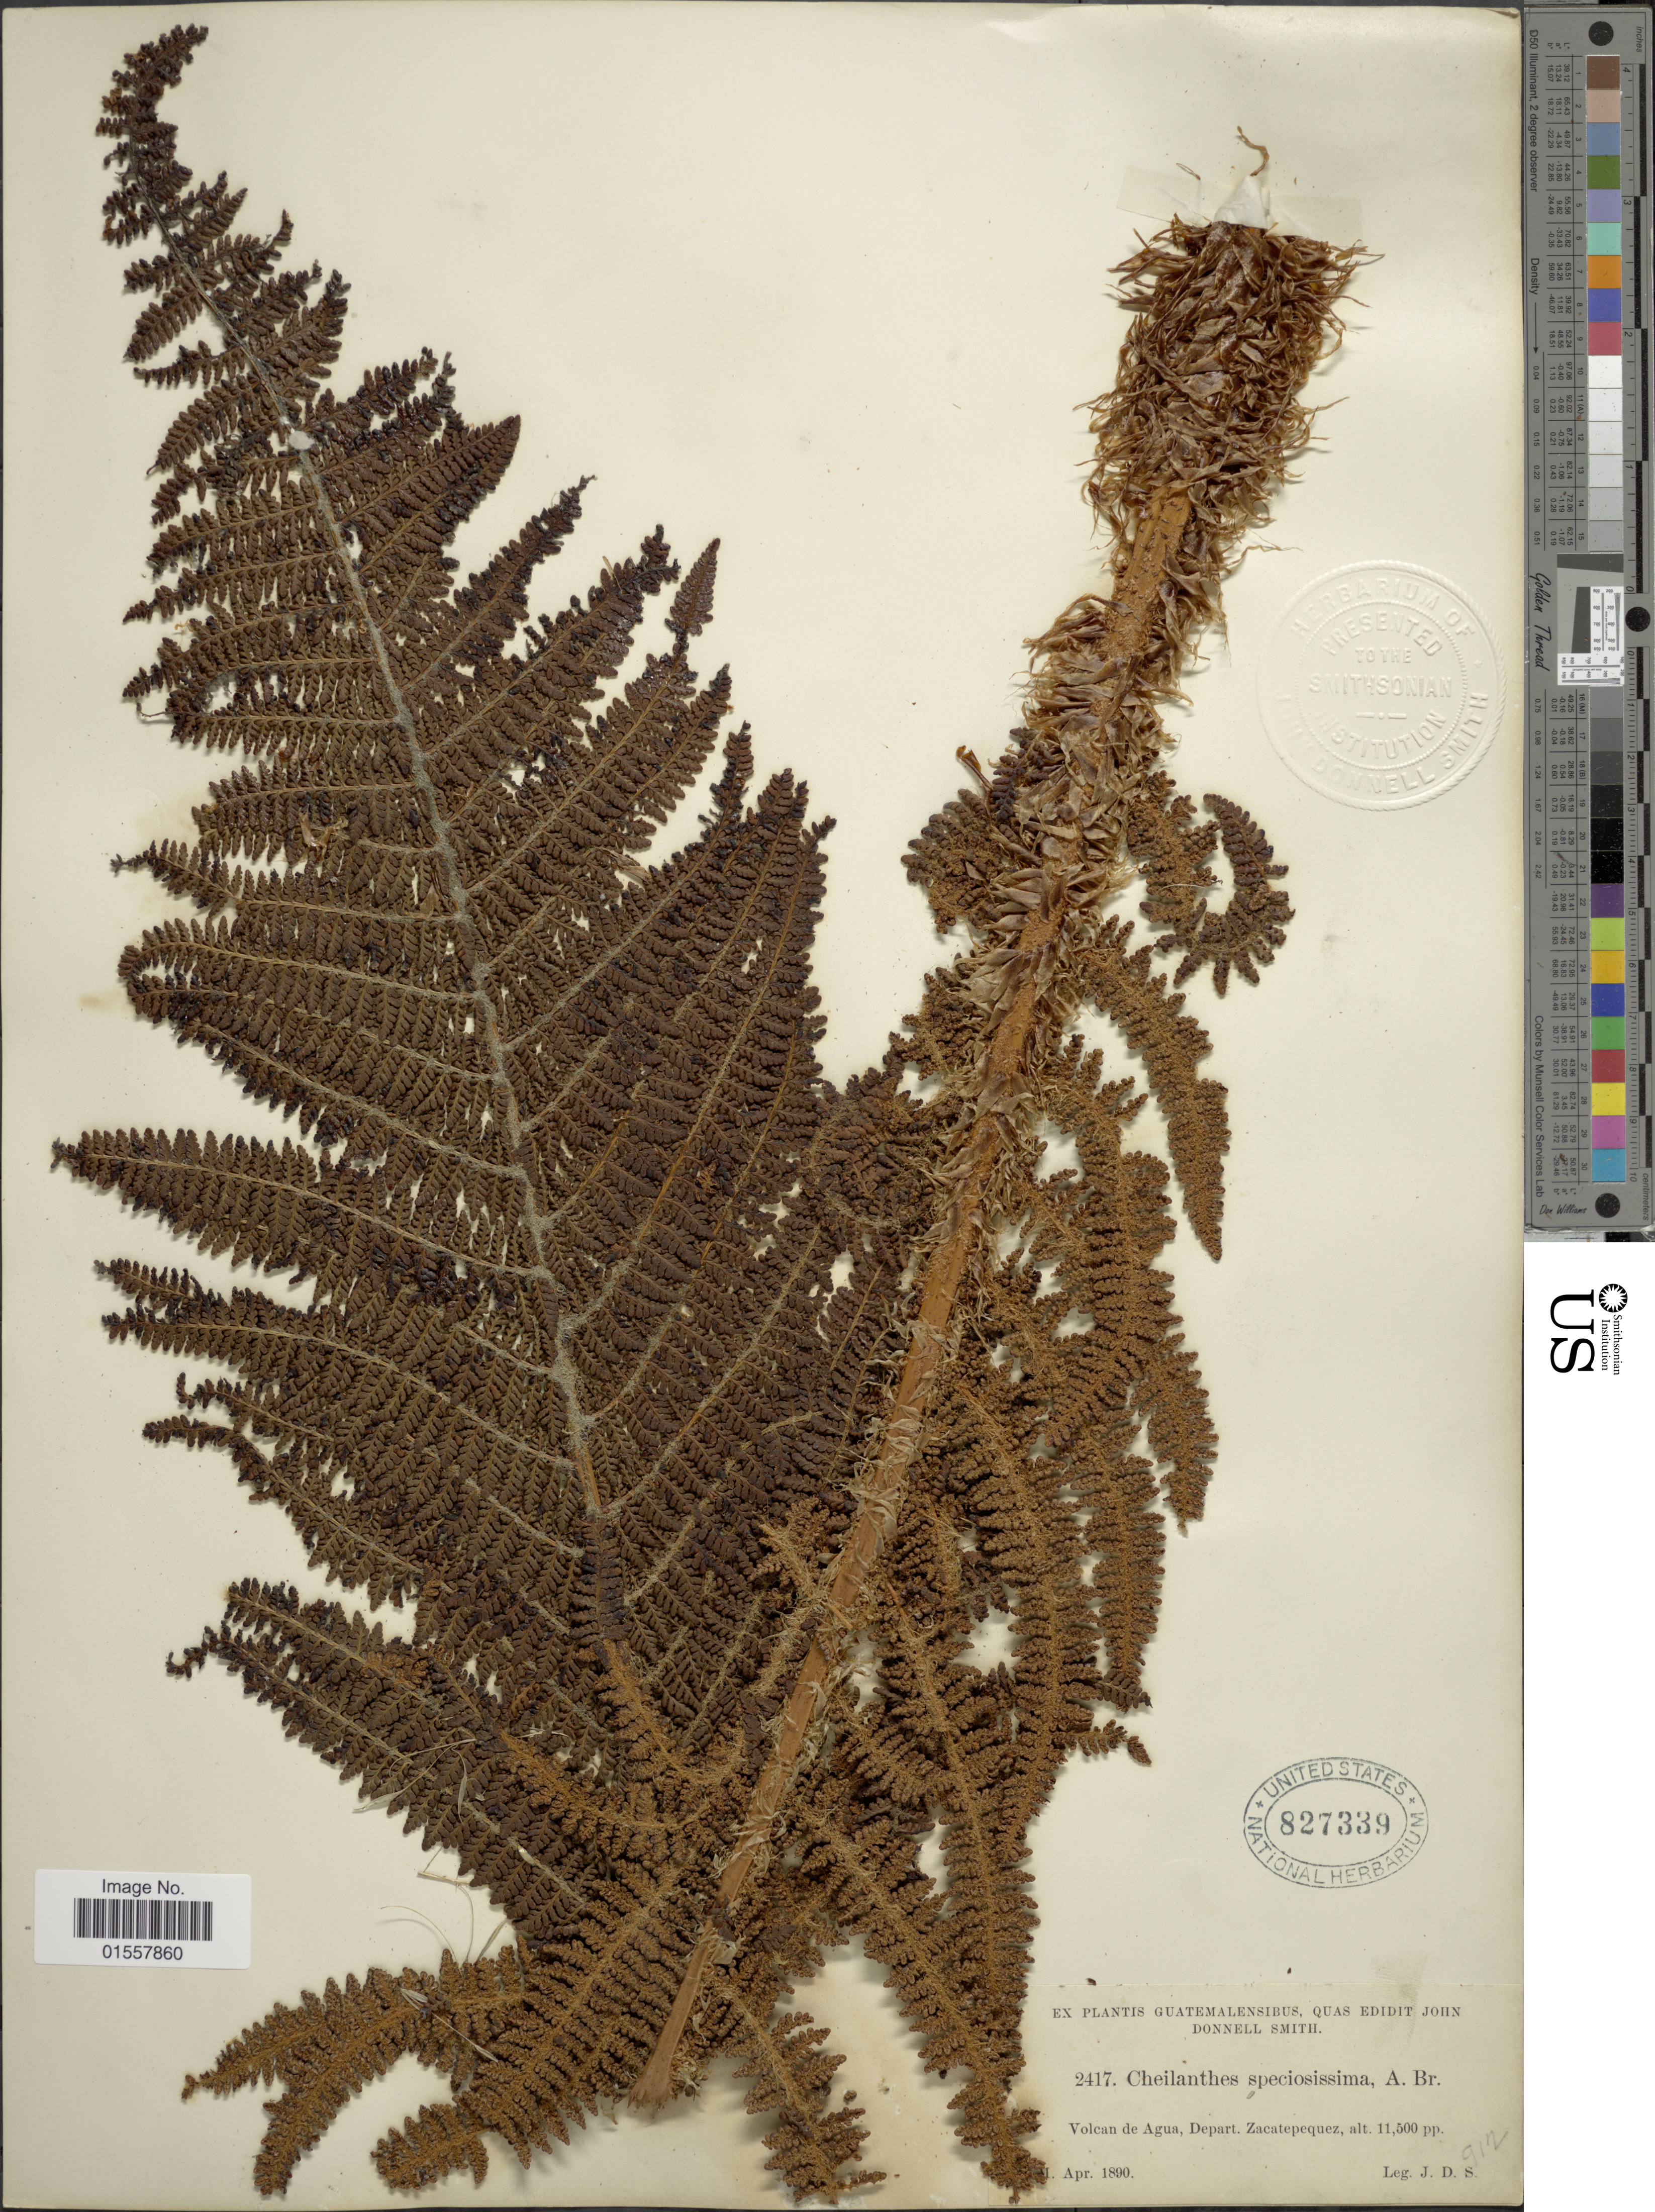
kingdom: Plantae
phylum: Tracheophyta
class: Polypodiopsida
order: Polypodiales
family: Dryopteridaceae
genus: Polystichum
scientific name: Polystichum speciosissimum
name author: (A. Braun ex Kunze) Copel.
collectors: J. Donnell Smith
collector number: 2417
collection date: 1890-04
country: Guatemala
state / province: Sacatepéquez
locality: Guatemalensibus, Volcan de Agua, Depart. Zacatepequez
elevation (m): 3505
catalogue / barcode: US 827339